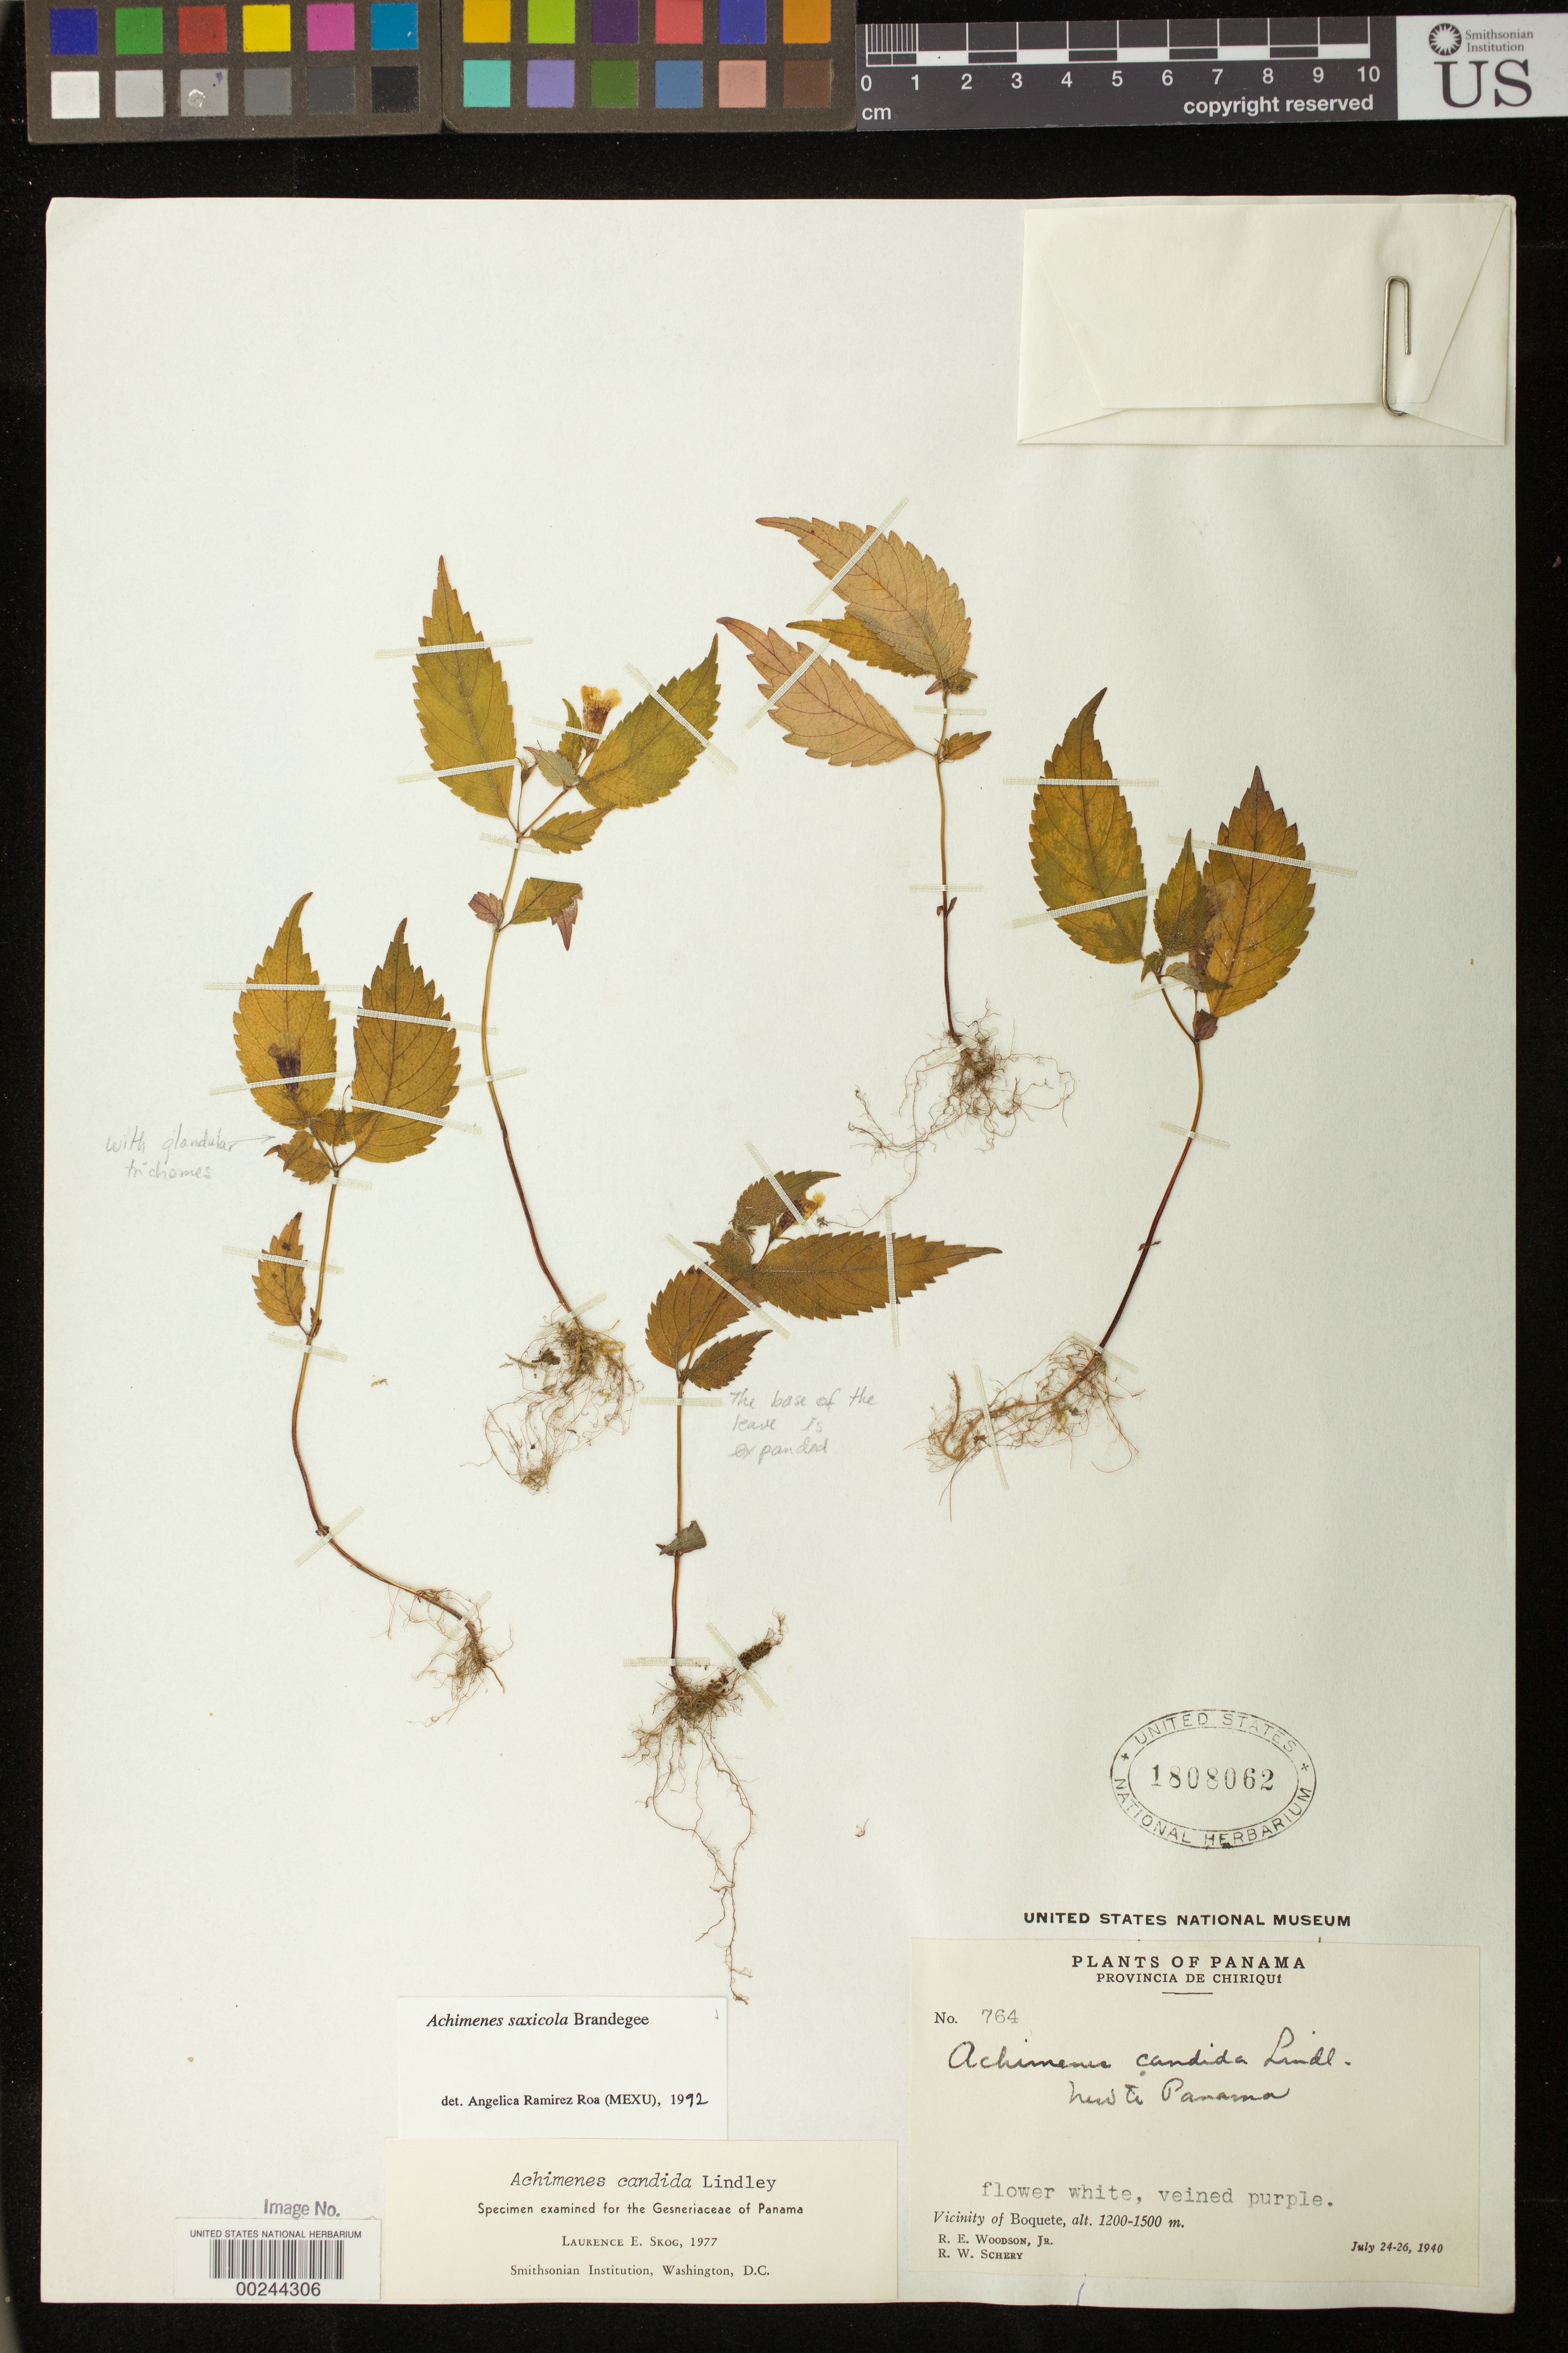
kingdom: Plantae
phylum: Tracheophyta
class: Magnoliopsida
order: Lamiales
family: Gesneriaceae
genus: Achimenes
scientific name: Achimenes saxicola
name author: (Brandegee) C.V. Morton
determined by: Ramírez-Roa, A.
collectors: R. E. Woodson & R. W. Schery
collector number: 764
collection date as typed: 24-26 Jul 1940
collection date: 1940-07-24/1940-07-26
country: Panama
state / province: Chiriquí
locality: Vicinity of Boquete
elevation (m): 1200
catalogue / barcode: US 1808062